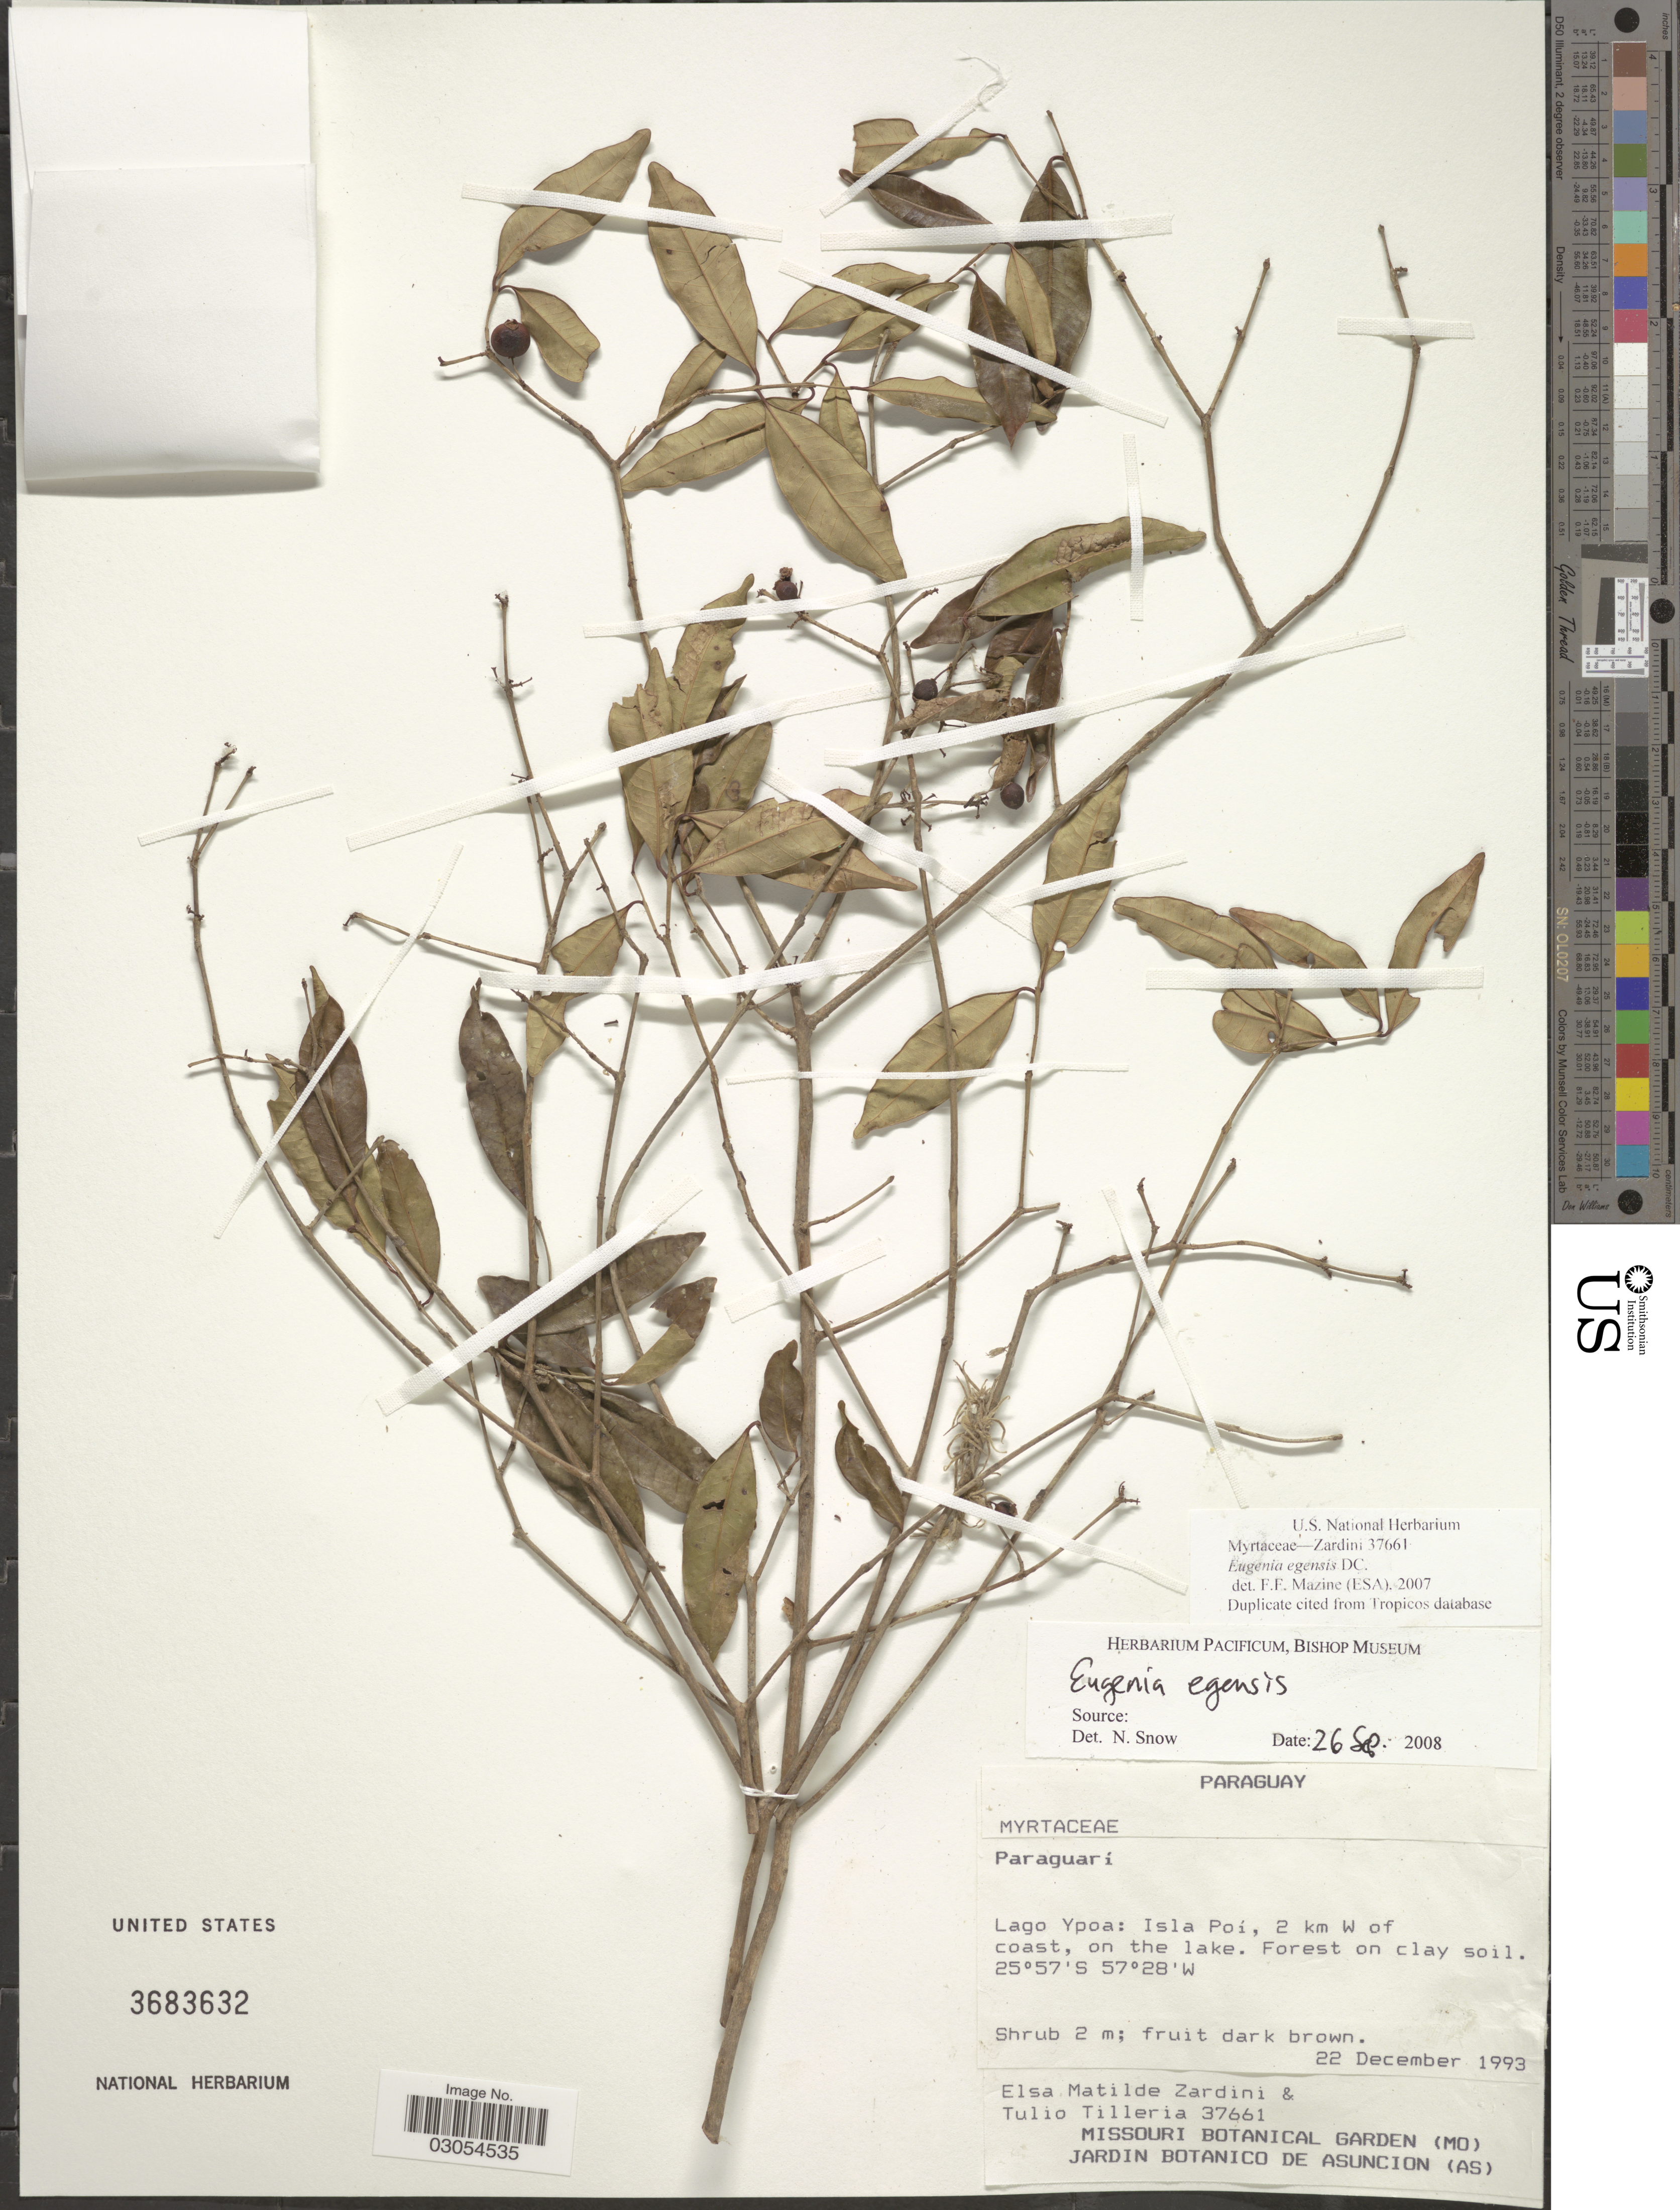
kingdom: Plantae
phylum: Tracheophyta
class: Magnoliopsida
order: Myrtales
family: Myrtaceae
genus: Eugenia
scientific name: Eugenia egensis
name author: DC.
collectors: E. M. Zardini & T. Tilleria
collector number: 37661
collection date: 1993-12-22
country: Paraguay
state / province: Paraguari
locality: Lago Ypoa: Isla Poi, 2 km W of coast, on the lake.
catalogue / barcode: US 3683632